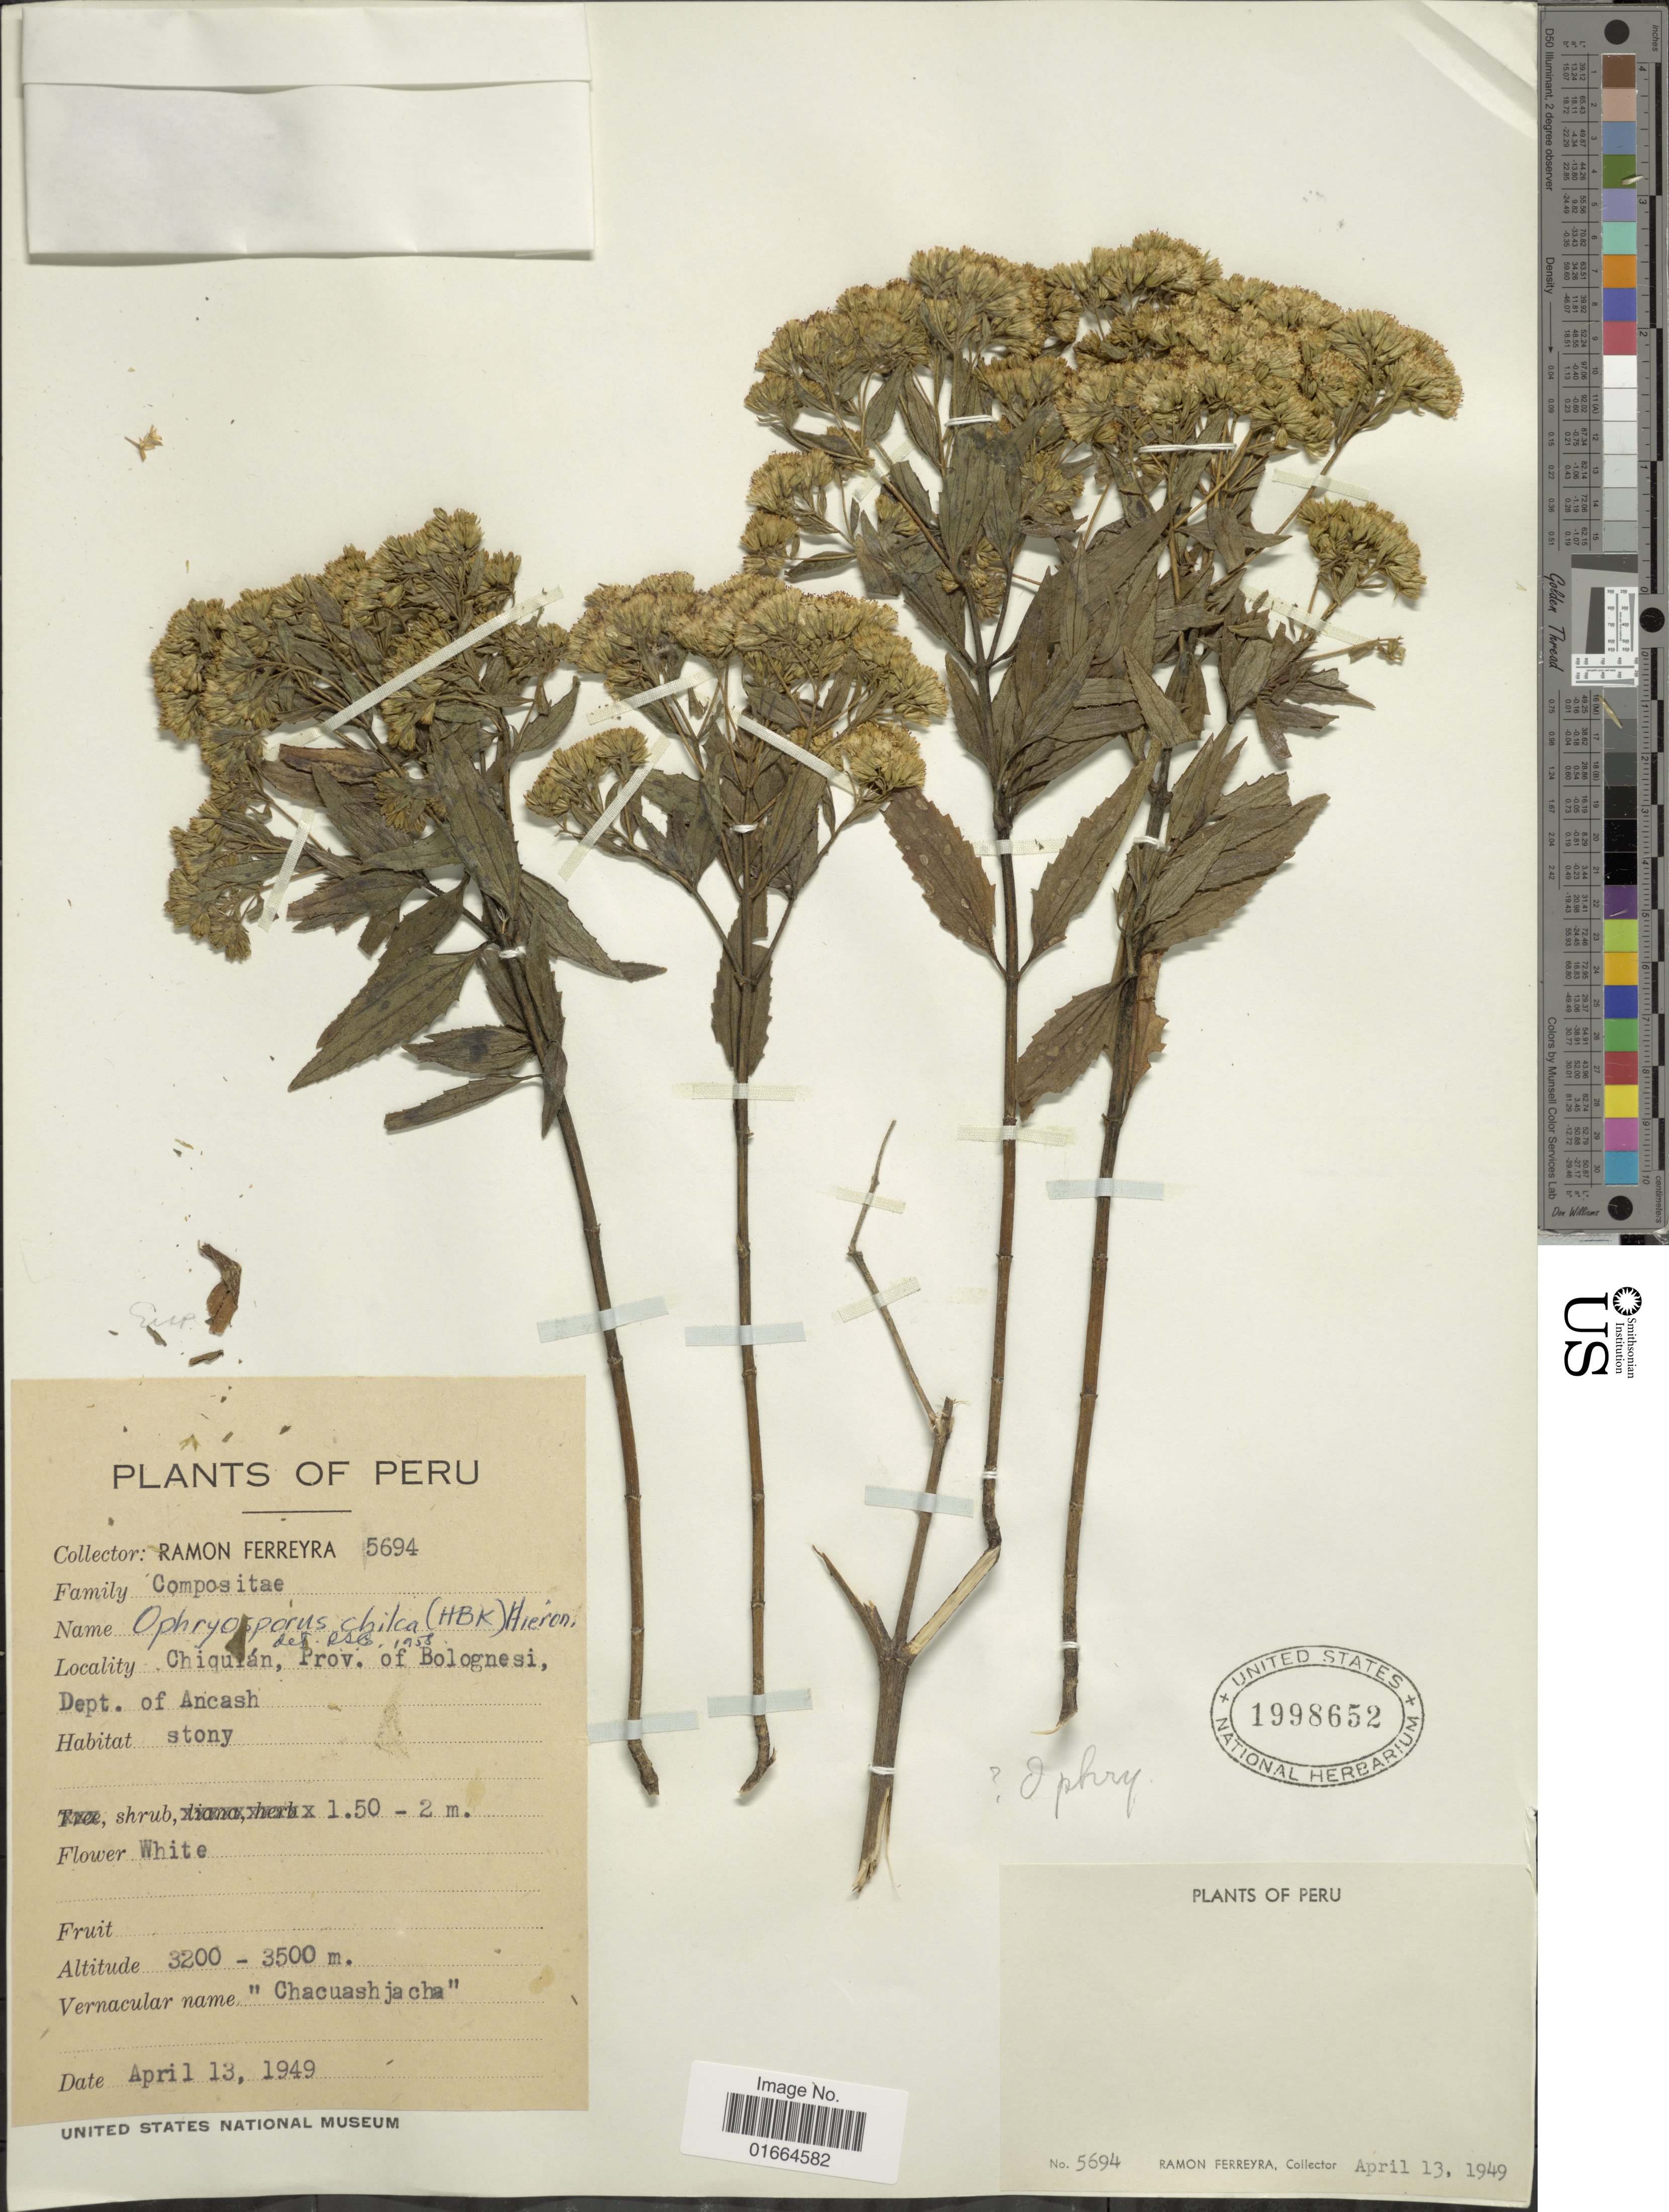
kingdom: Plantae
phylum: Tracheophyta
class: Magnoliopsida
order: Asterales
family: Asteraceae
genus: Ophryosporus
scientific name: Ophryosporus chilca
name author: (Kunth) Hieron.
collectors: R. A. Ferreyra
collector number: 5694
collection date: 1949-04-13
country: Peru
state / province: Ancash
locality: Chiquian, Prov. of Bologne si, Dept. of Ancash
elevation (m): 3200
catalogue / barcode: US 1998652